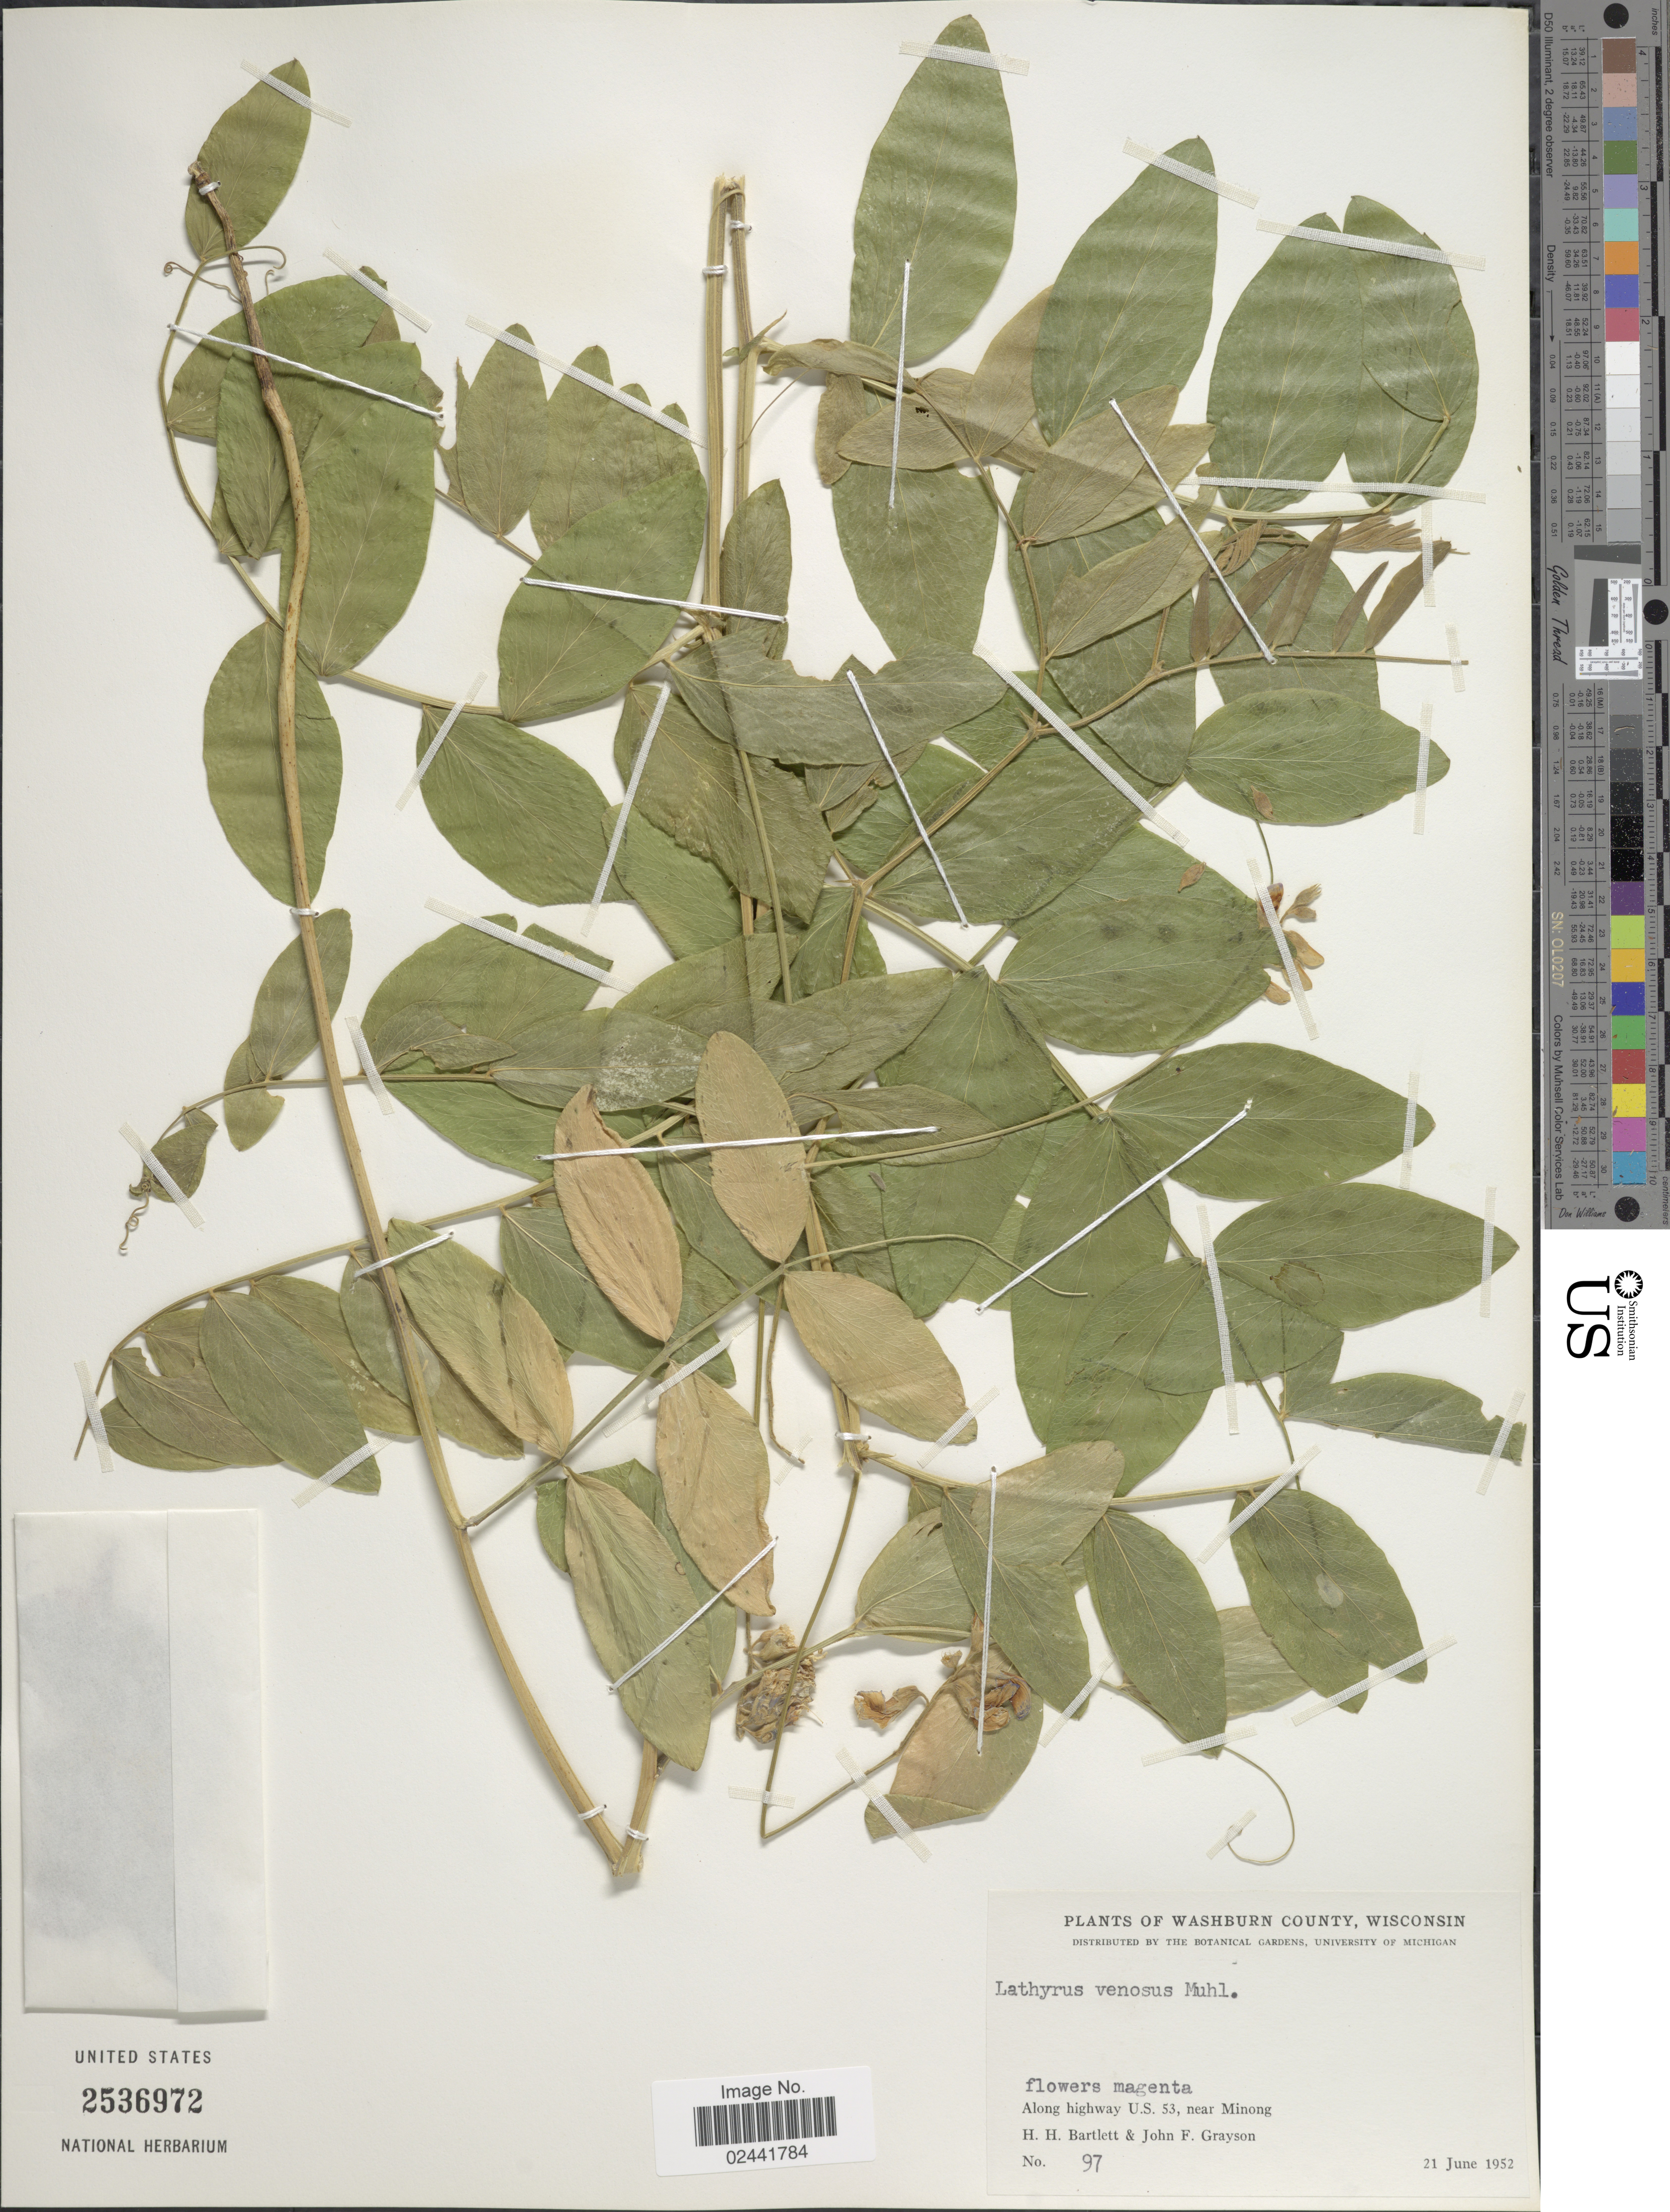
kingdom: Plantae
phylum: Tracheophyta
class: Magnoliopsida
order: Fabales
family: Fabaceae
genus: Lathyrus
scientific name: Lathyrus venosus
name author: Muhl. ex Willd.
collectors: H. H. Bartlett & J. Grayson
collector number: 97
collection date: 1952-06-21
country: United States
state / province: Wisconsin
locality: Washburn County. Along highway U.S. 53, near Minong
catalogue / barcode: US 2536972